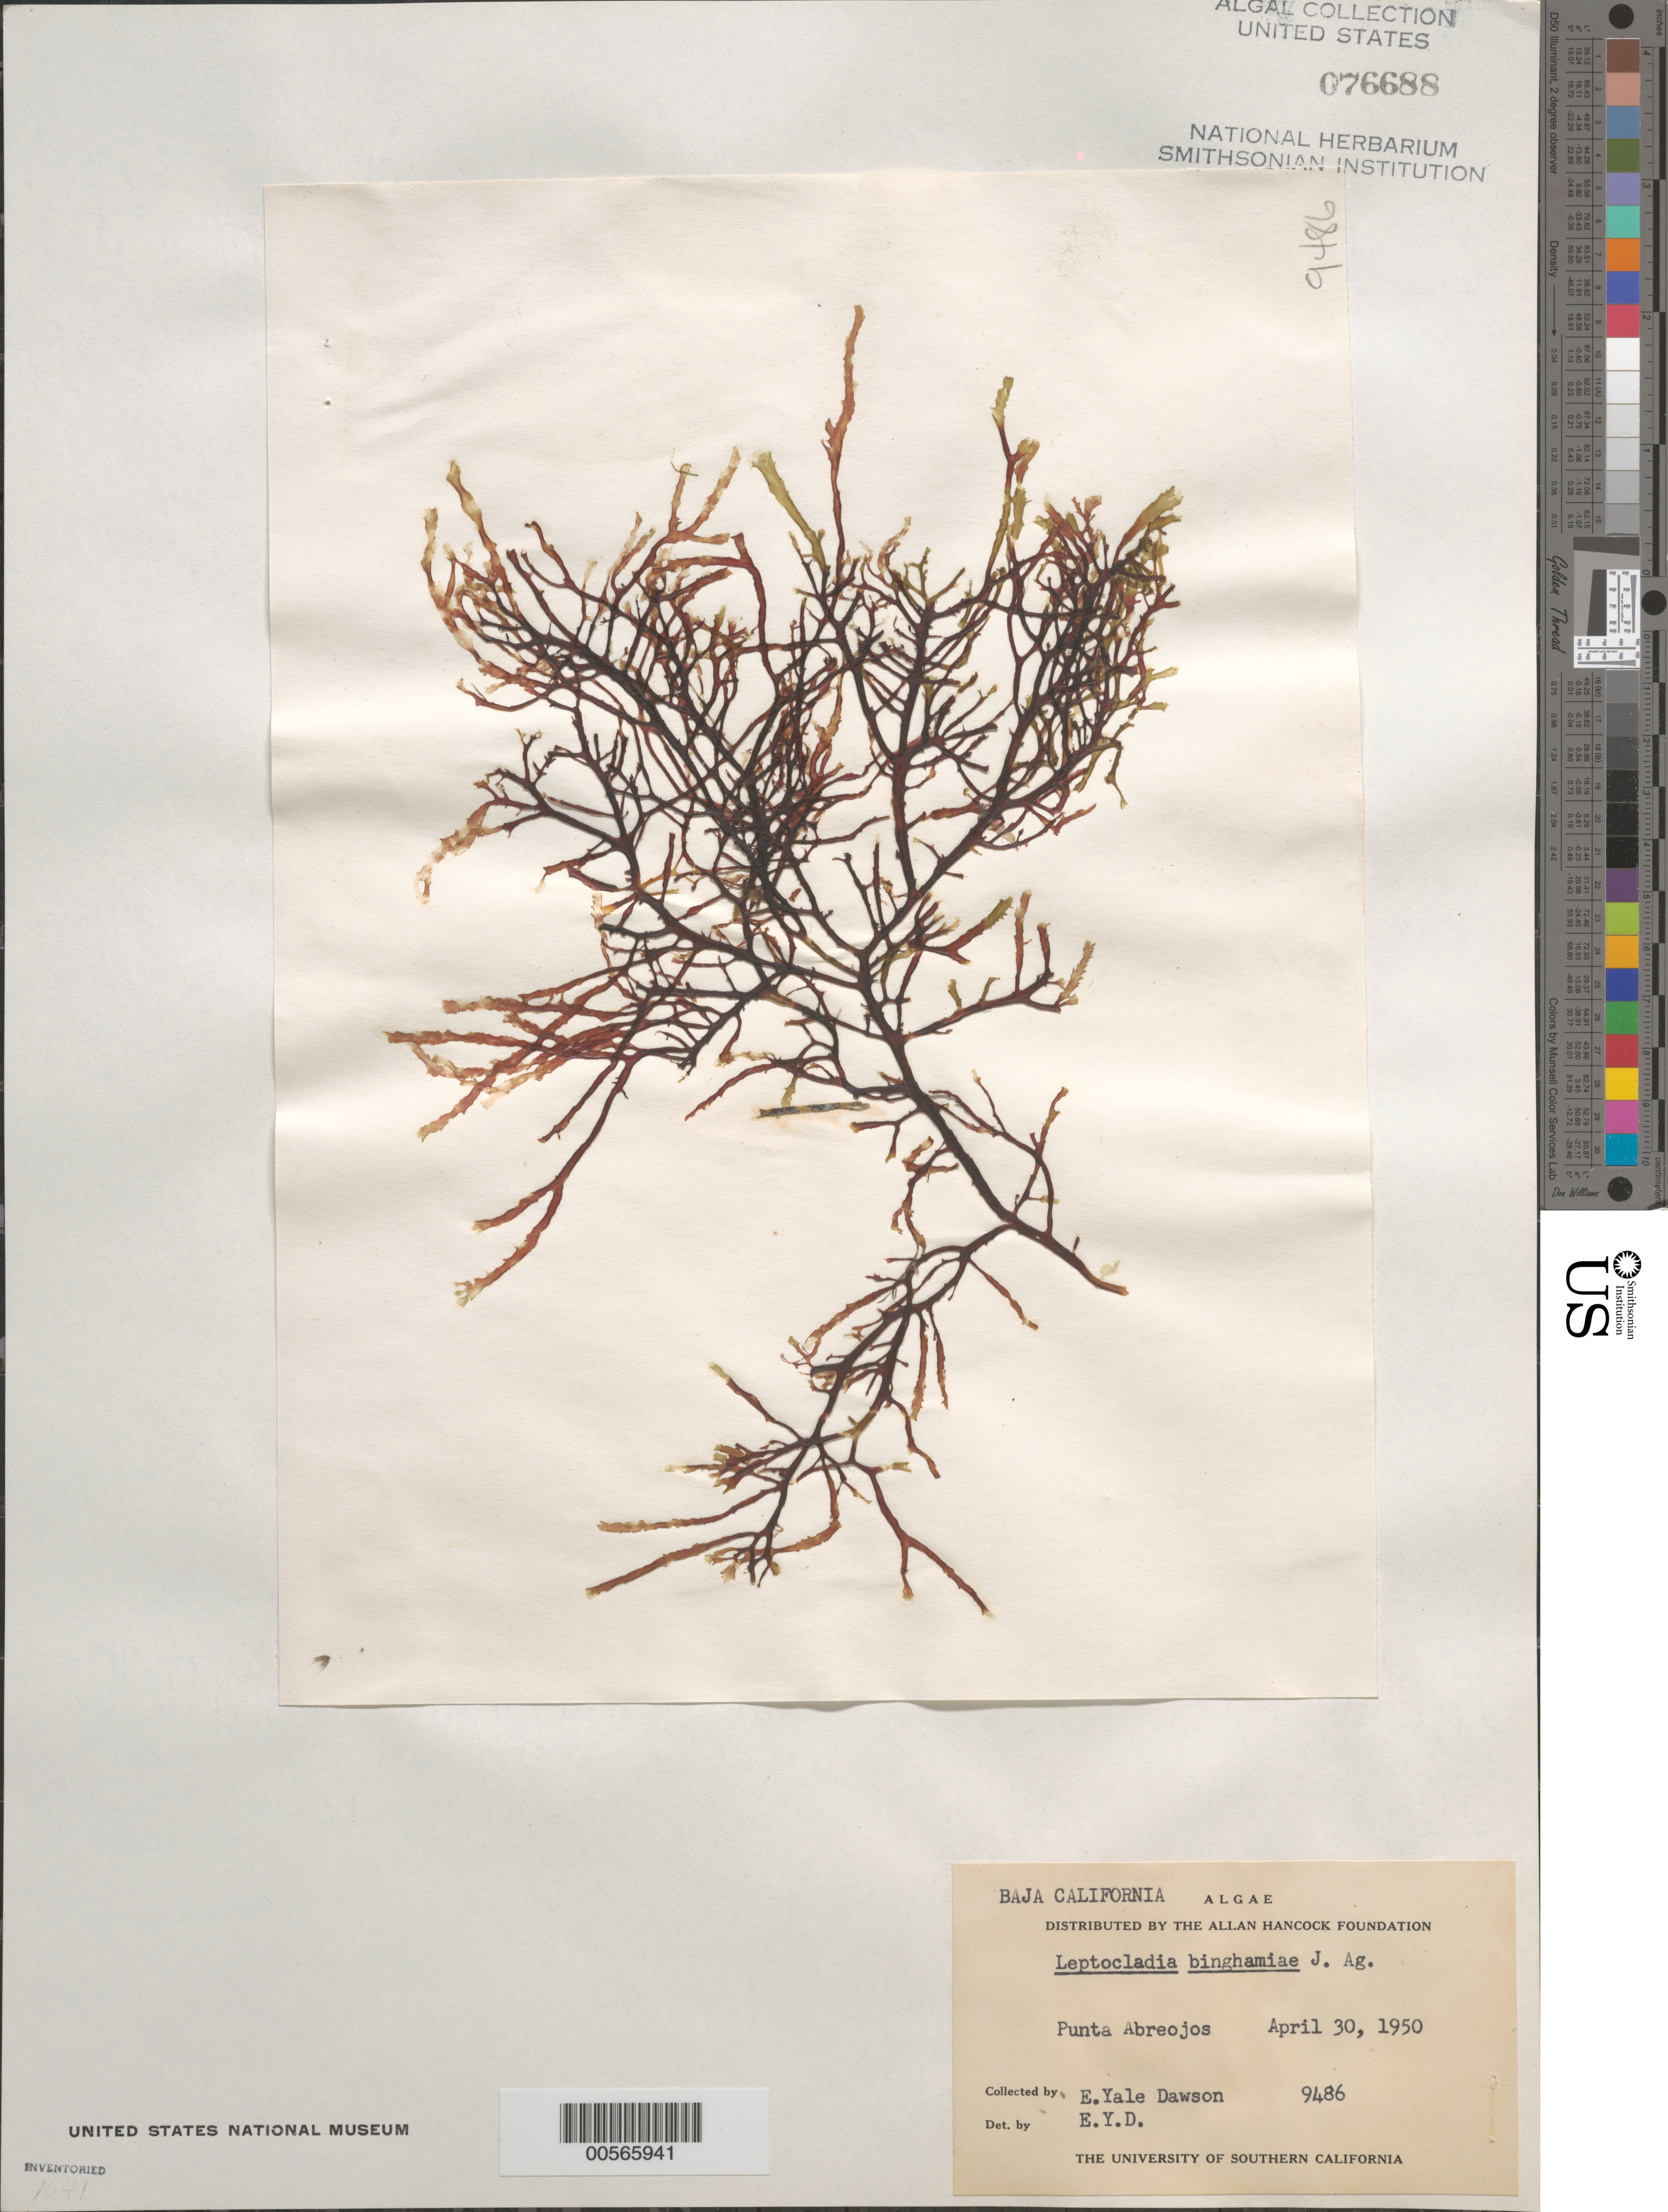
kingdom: Plantae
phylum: Rhodophyta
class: Florideophyceae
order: Gigartinales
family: Dumontiaceae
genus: Leptocladia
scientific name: Leptocladia binghamiae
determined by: Dawson, E. Y.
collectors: E. Y. Dawson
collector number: EYD 9486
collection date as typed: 30 Apr 1950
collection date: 1950-04-30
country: Mexico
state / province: Baja California Sur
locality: Punta Abreojos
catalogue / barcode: US 76688